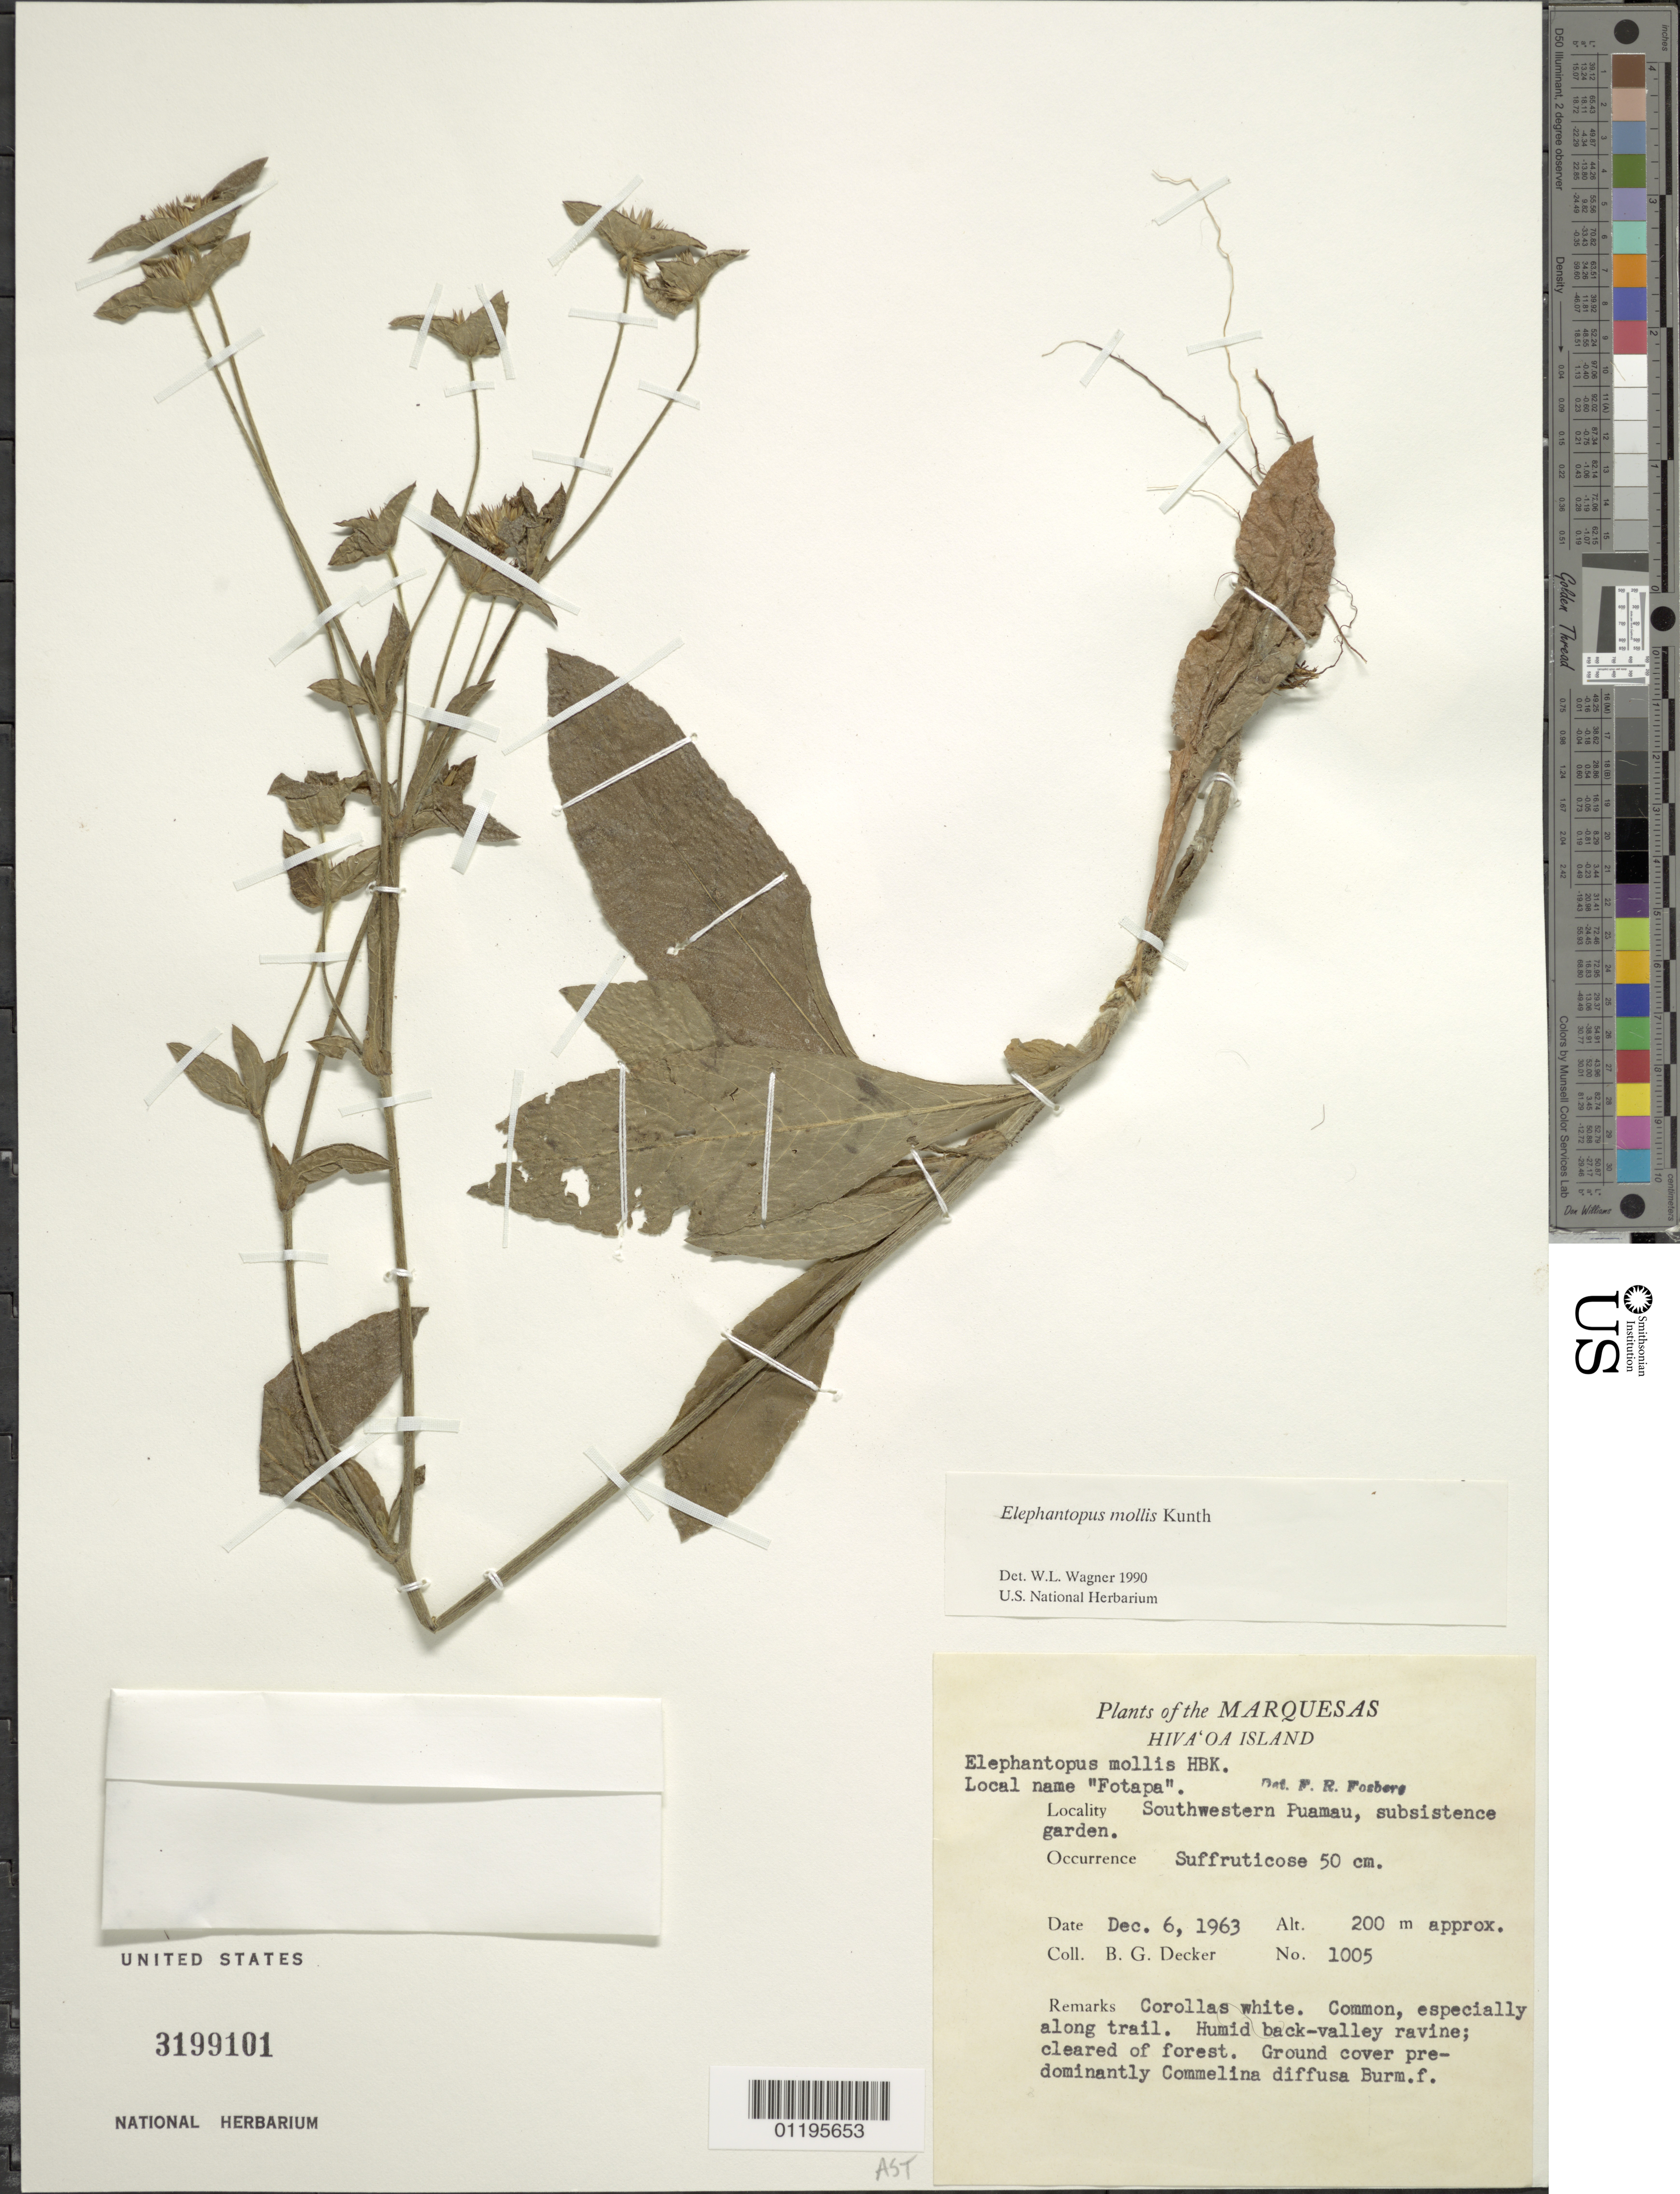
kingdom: Plantae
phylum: Tracheophyta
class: Magnoliopsida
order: Asterales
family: Asteraceae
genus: Elephantopus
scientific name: Elephantopus mollis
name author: Kunth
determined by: Wagner, W. L., (BOT), Smithsonian Institution - National Museum of Natural History (UNITED STATES)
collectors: B. G. Decker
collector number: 1005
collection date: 1963-12-06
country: French Polynesia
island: Hiva Oa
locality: SW Puamau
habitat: Subsistence garden in humid back-valley ravine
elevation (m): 200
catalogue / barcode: US 3199101